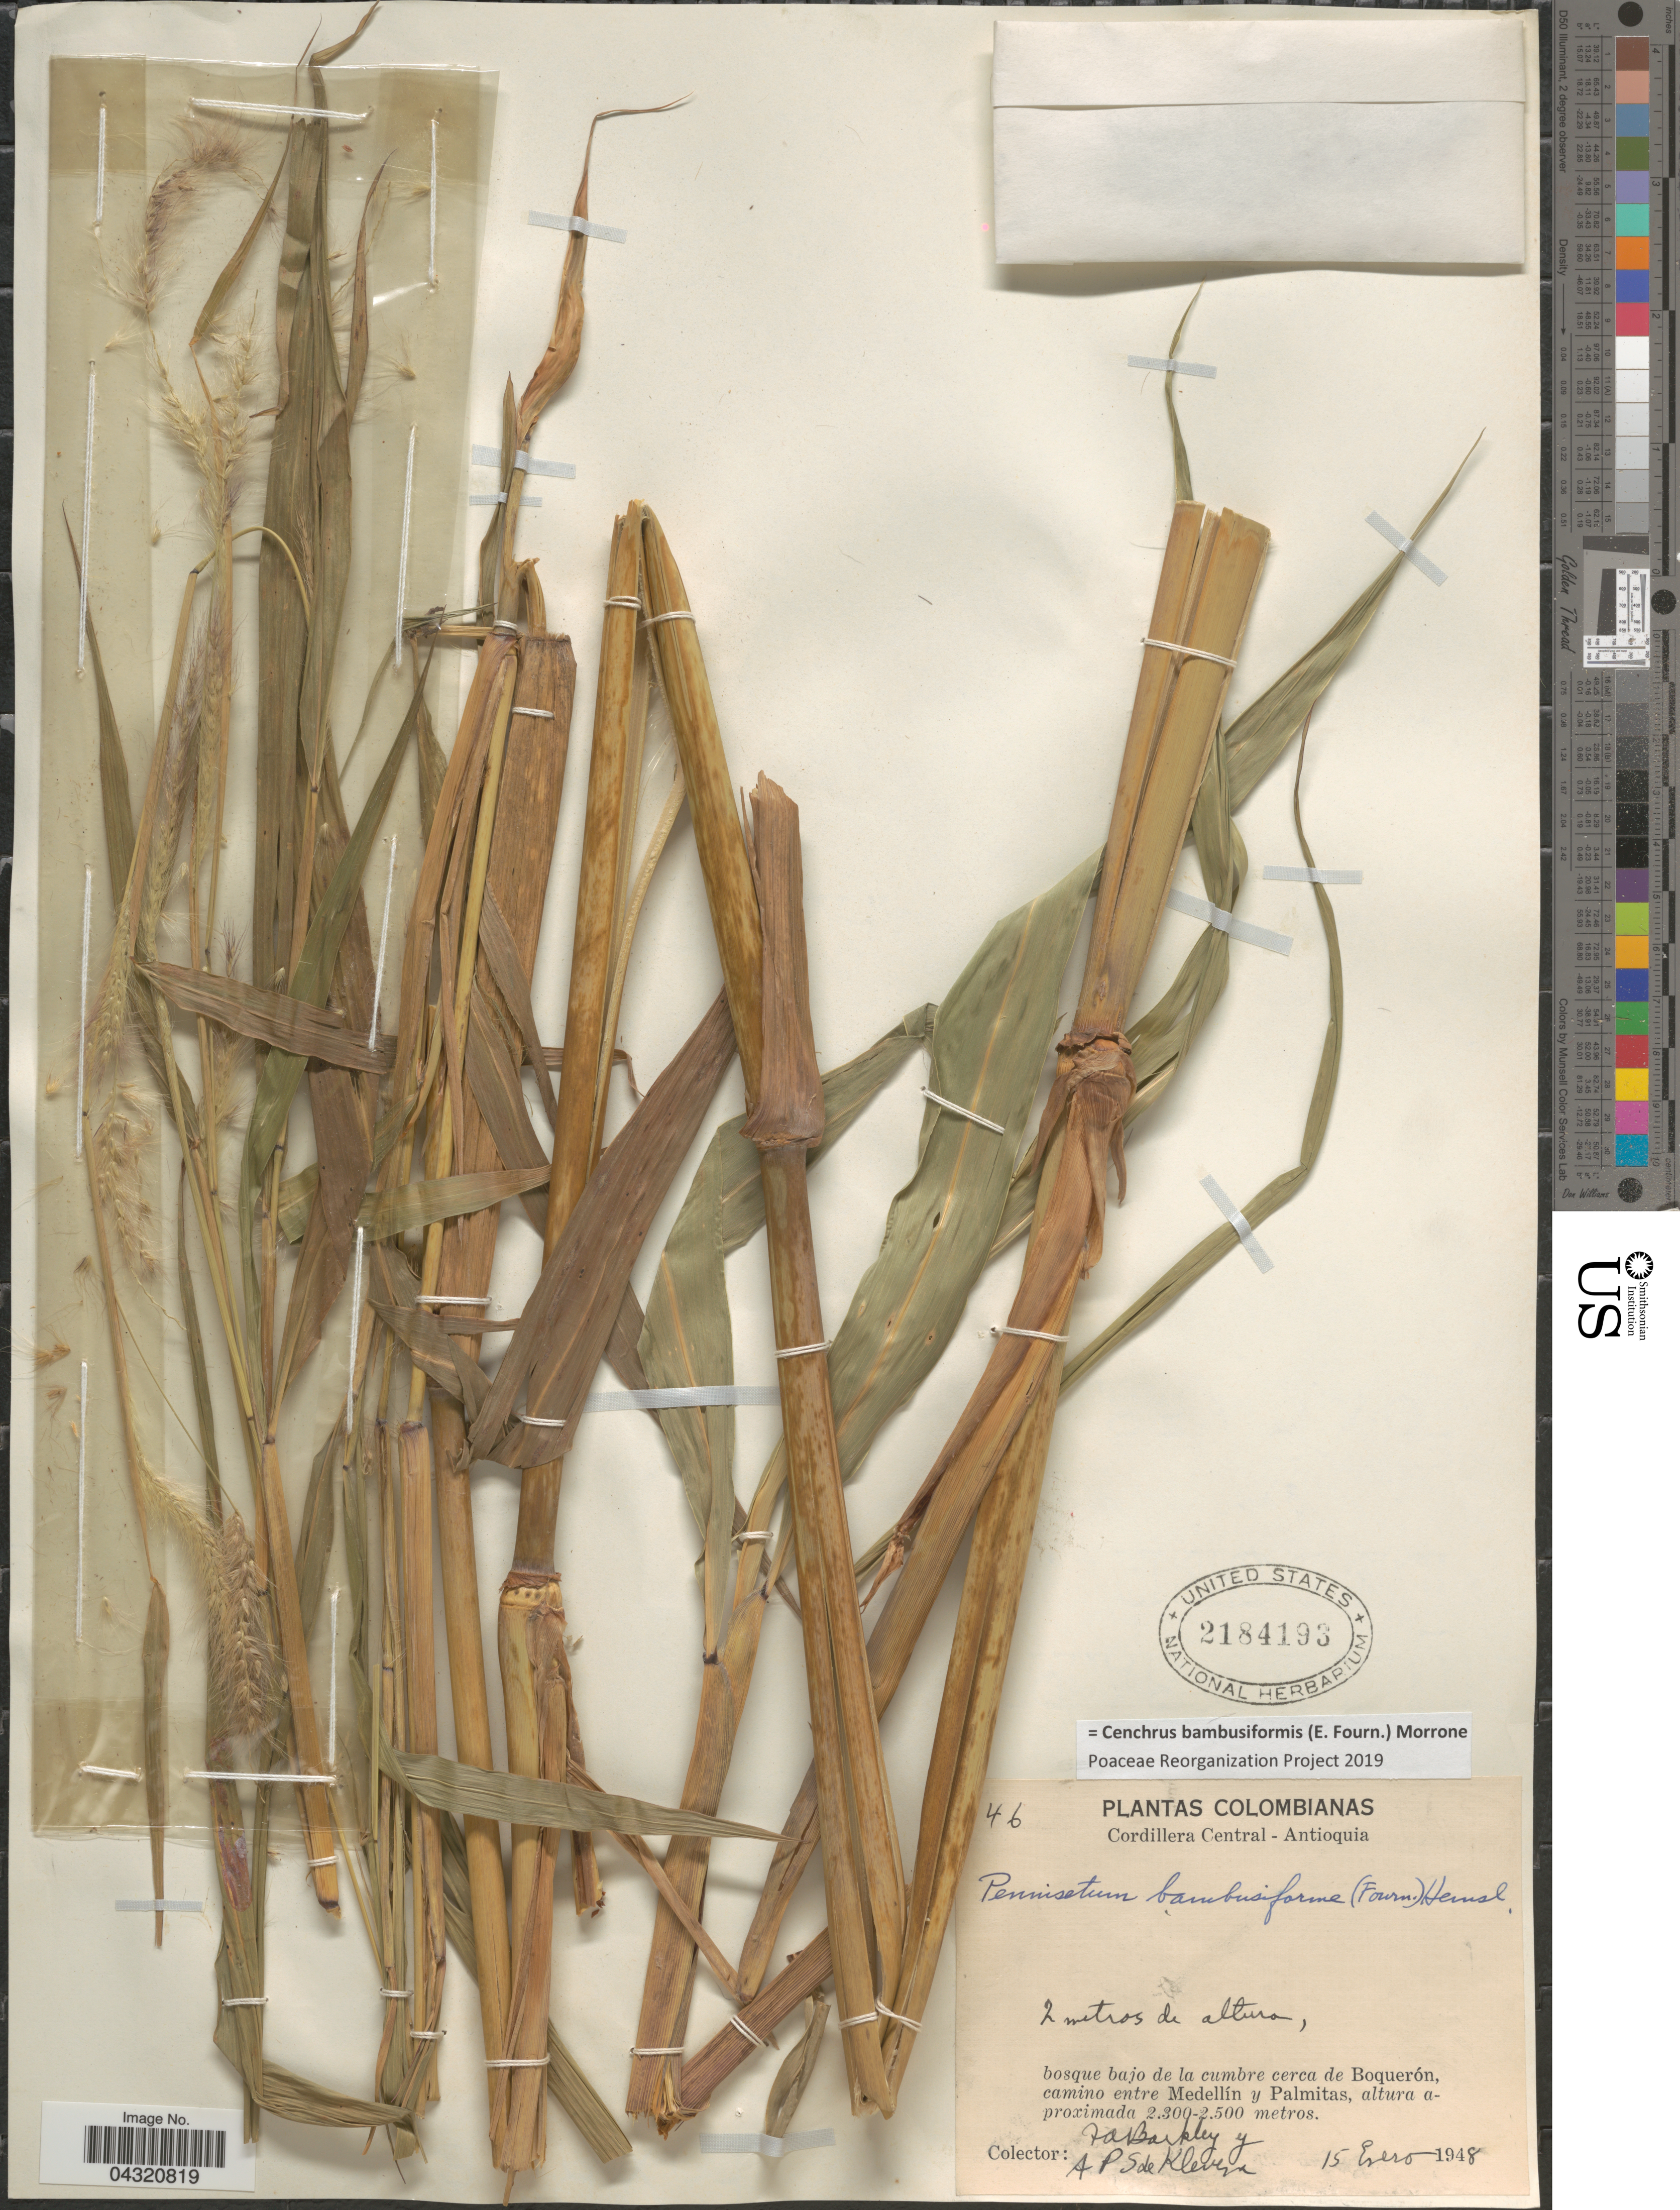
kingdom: Plantae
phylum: Tracheophyta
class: Liliopsida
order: Poales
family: Poaceae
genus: Cenchrus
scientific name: Cenchrus bambusiformis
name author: (E. Fourn.) Morrone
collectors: F. A. Barkley & A. Klevens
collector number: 46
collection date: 1948-01-15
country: Colombia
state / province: Antioquia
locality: Cordillera Central. Bosque bajo de la cumbre cerca de Boqueró, camino entre Medellín y Palmitas.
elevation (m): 2300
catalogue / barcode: US 2184193